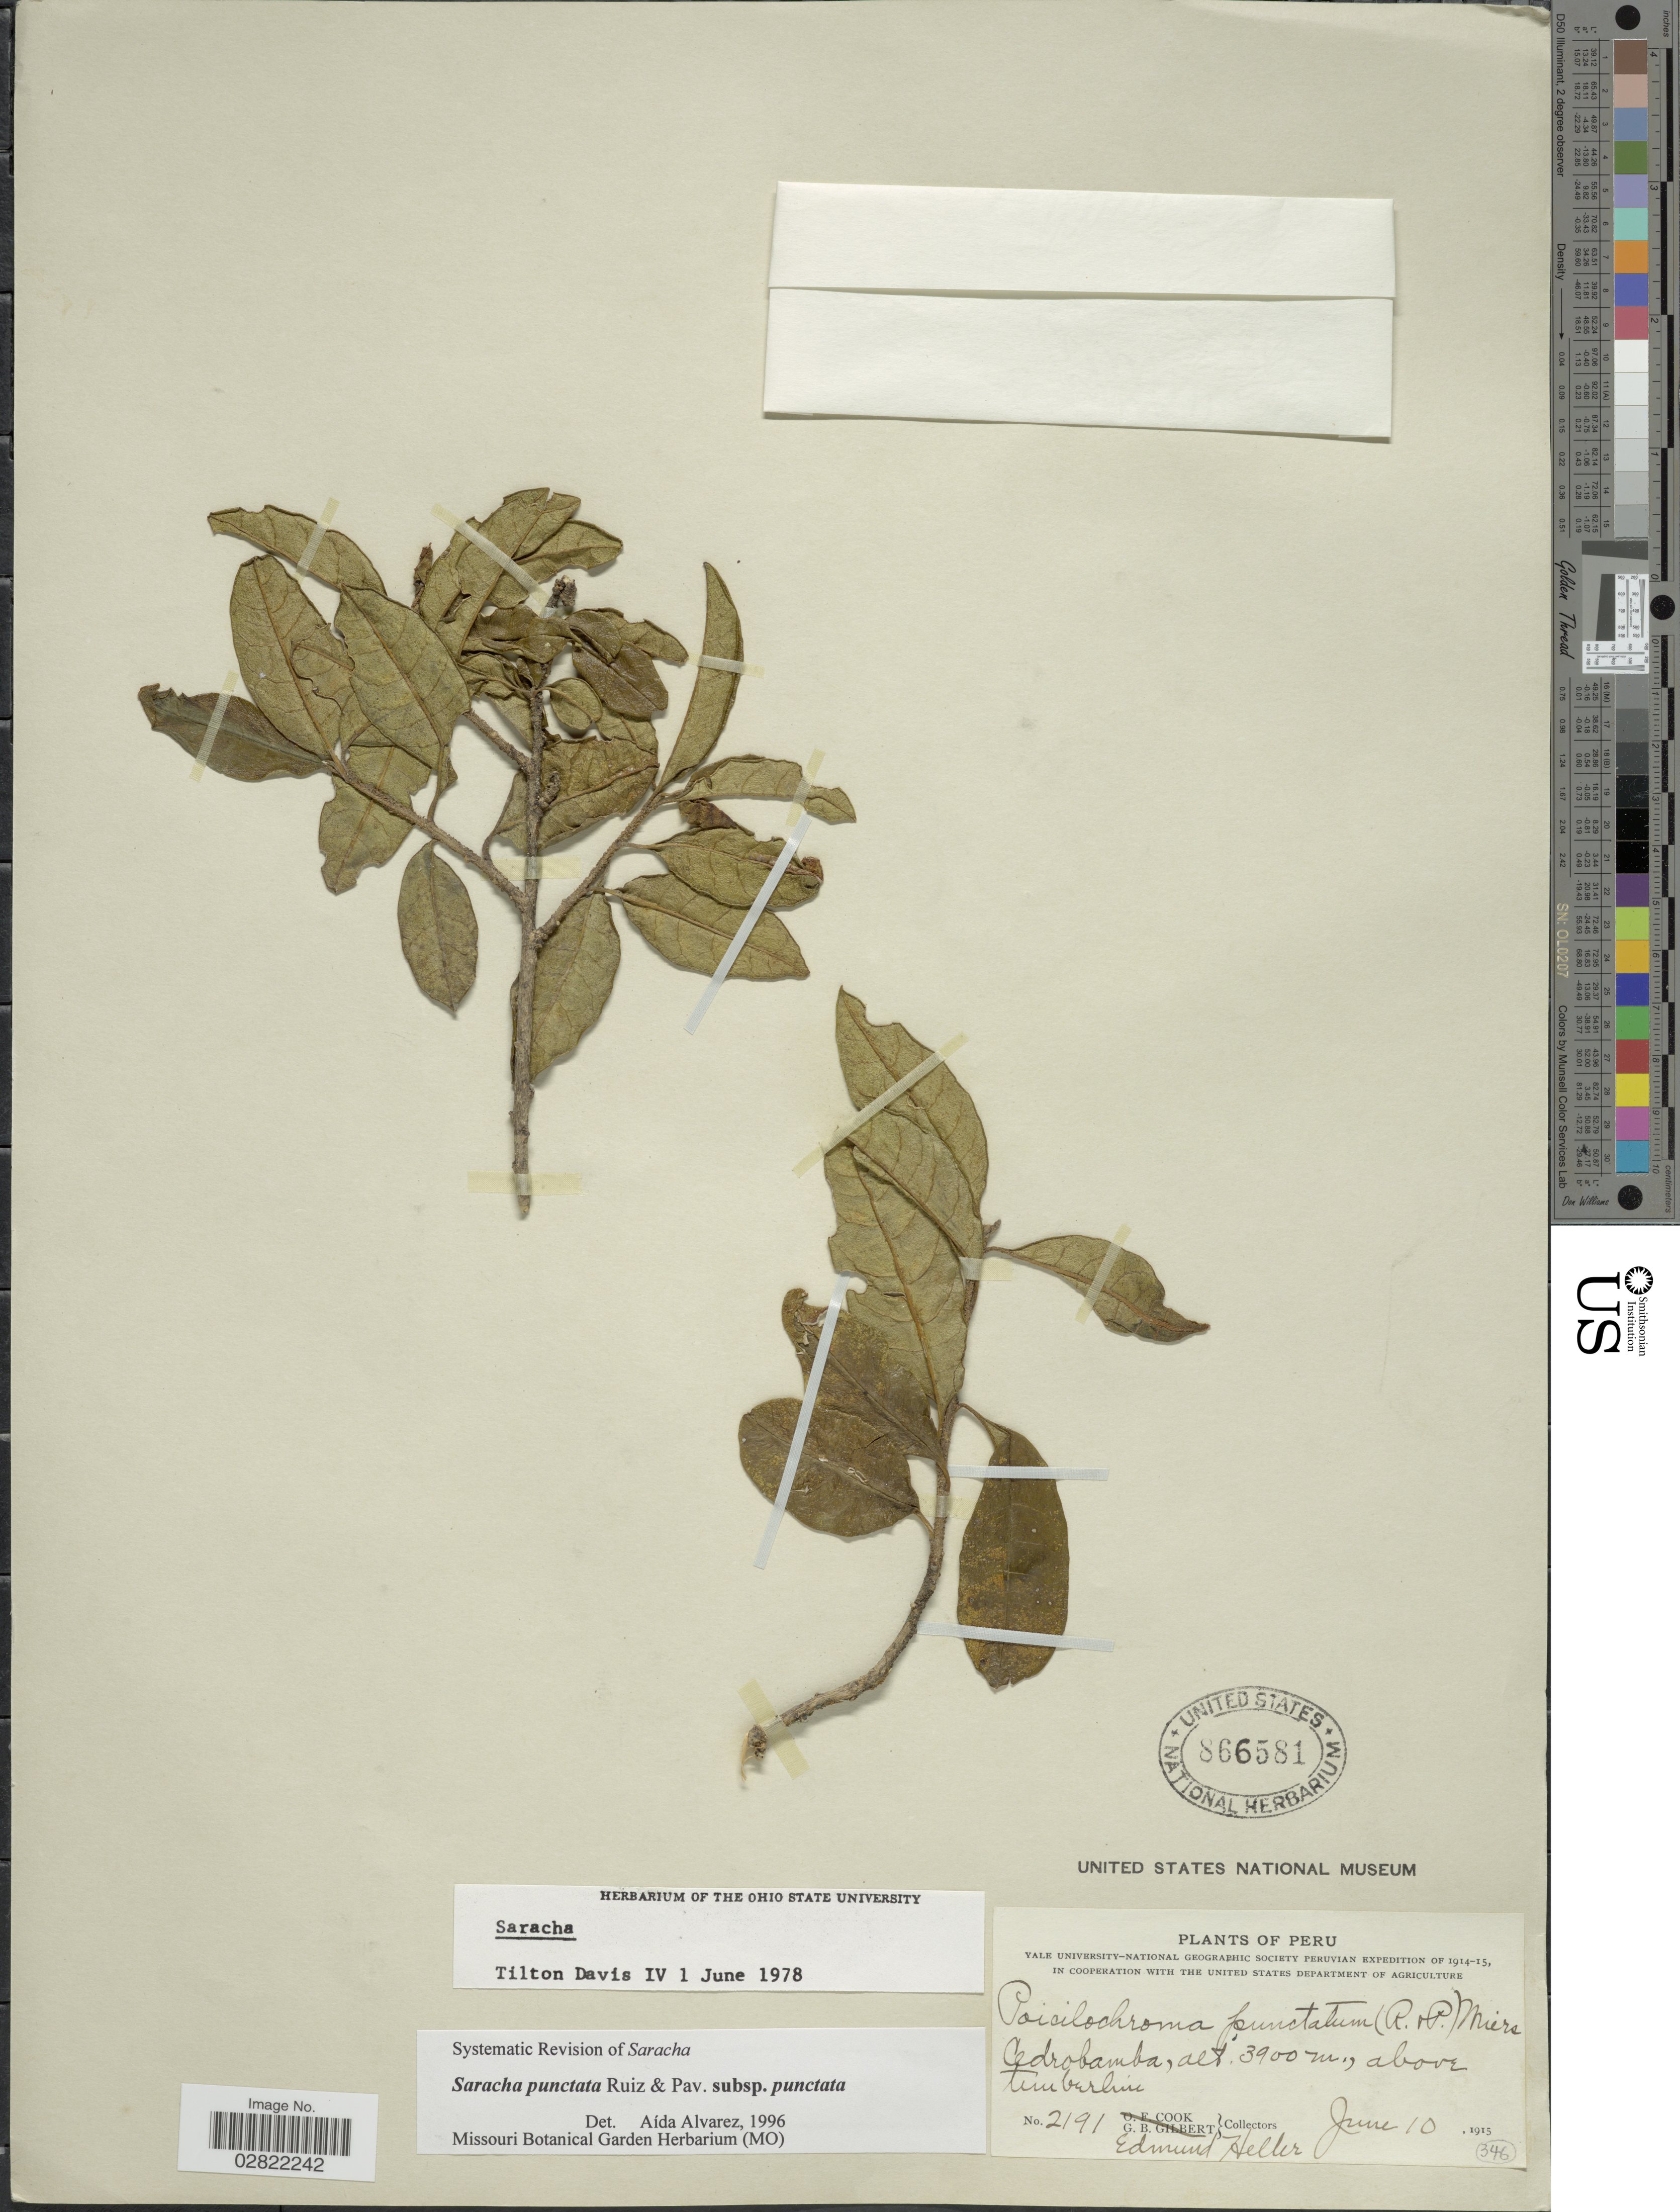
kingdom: Plantae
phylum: Tracheophyta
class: Magnoliopsida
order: Solanales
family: Solanaceae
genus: Saracha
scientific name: Saracha punctata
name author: Ruiz & Pav.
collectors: E. Heller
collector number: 2191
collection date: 1915-06-10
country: Peru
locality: Cedrobamba, above timberline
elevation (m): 3900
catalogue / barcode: US 866581